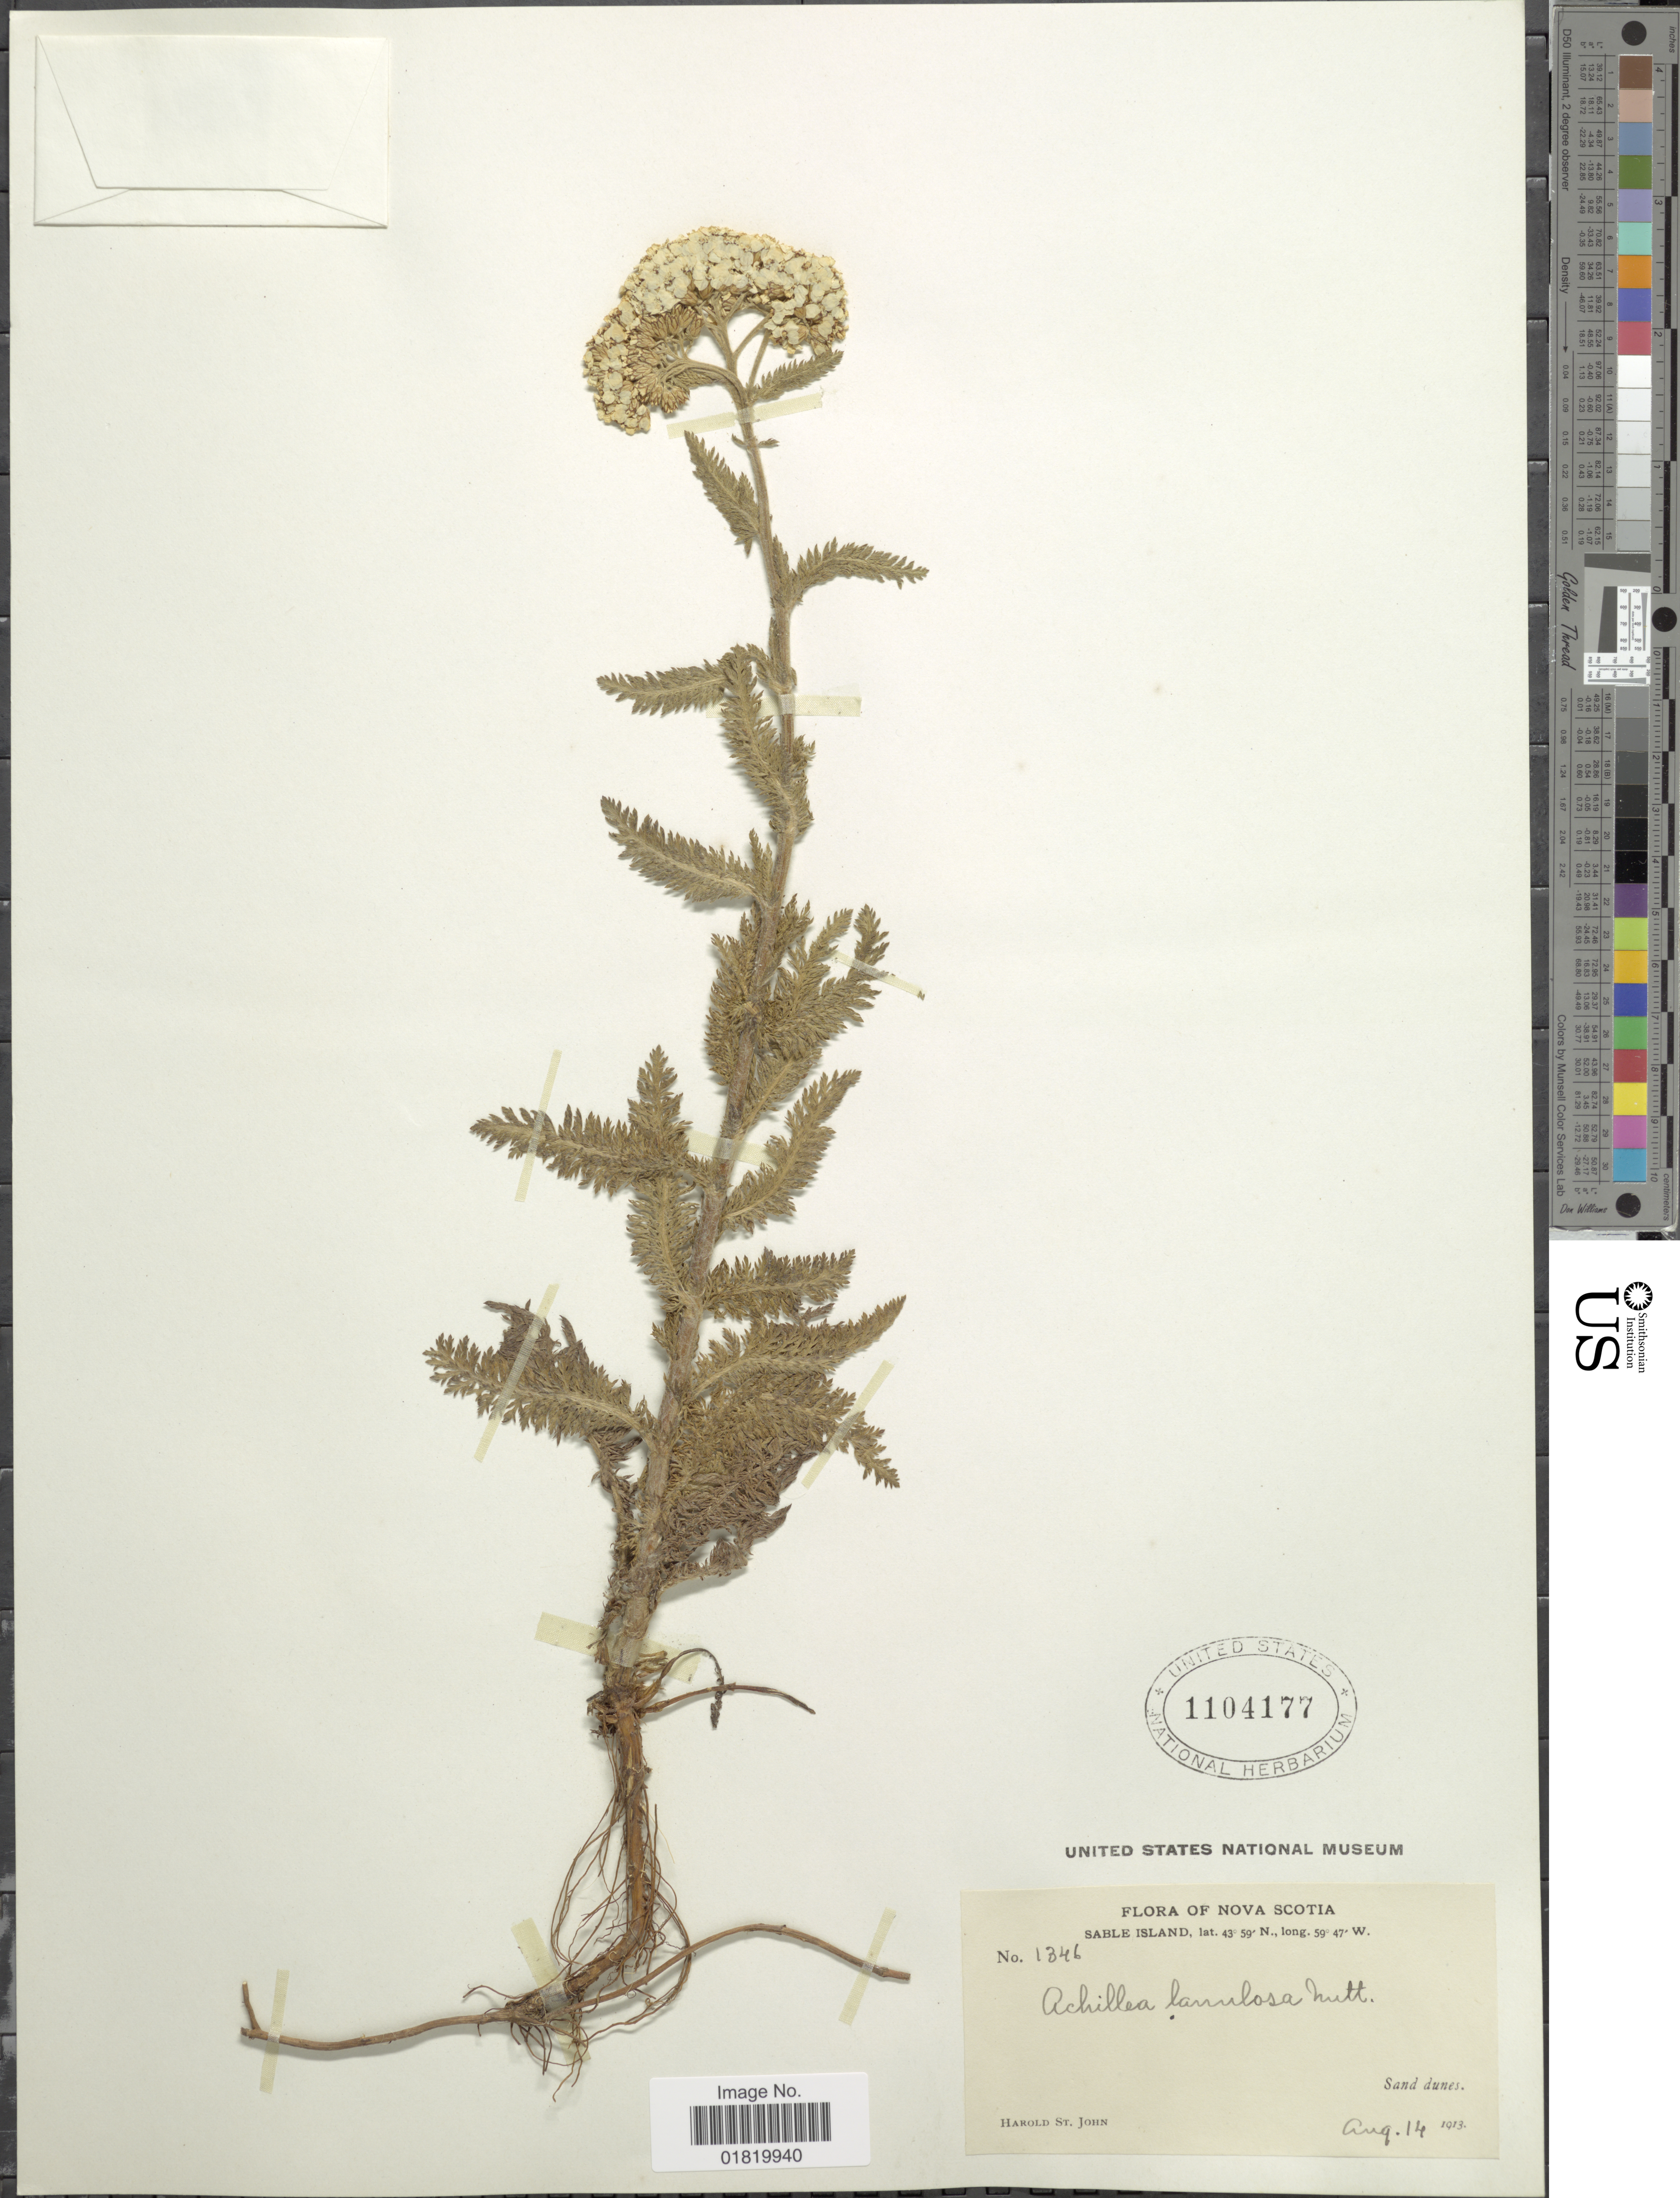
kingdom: Plantae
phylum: Tracheophyta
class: Magnoliopsida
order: Asterales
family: Asteraceae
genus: Achillea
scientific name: Achillea lanulosa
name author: Nutt.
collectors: H. St. John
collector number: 1346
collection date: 1913-08-14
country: Canada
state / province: Nova Scotia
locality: Sable Island. Sand dunes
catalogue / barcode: US 1104177